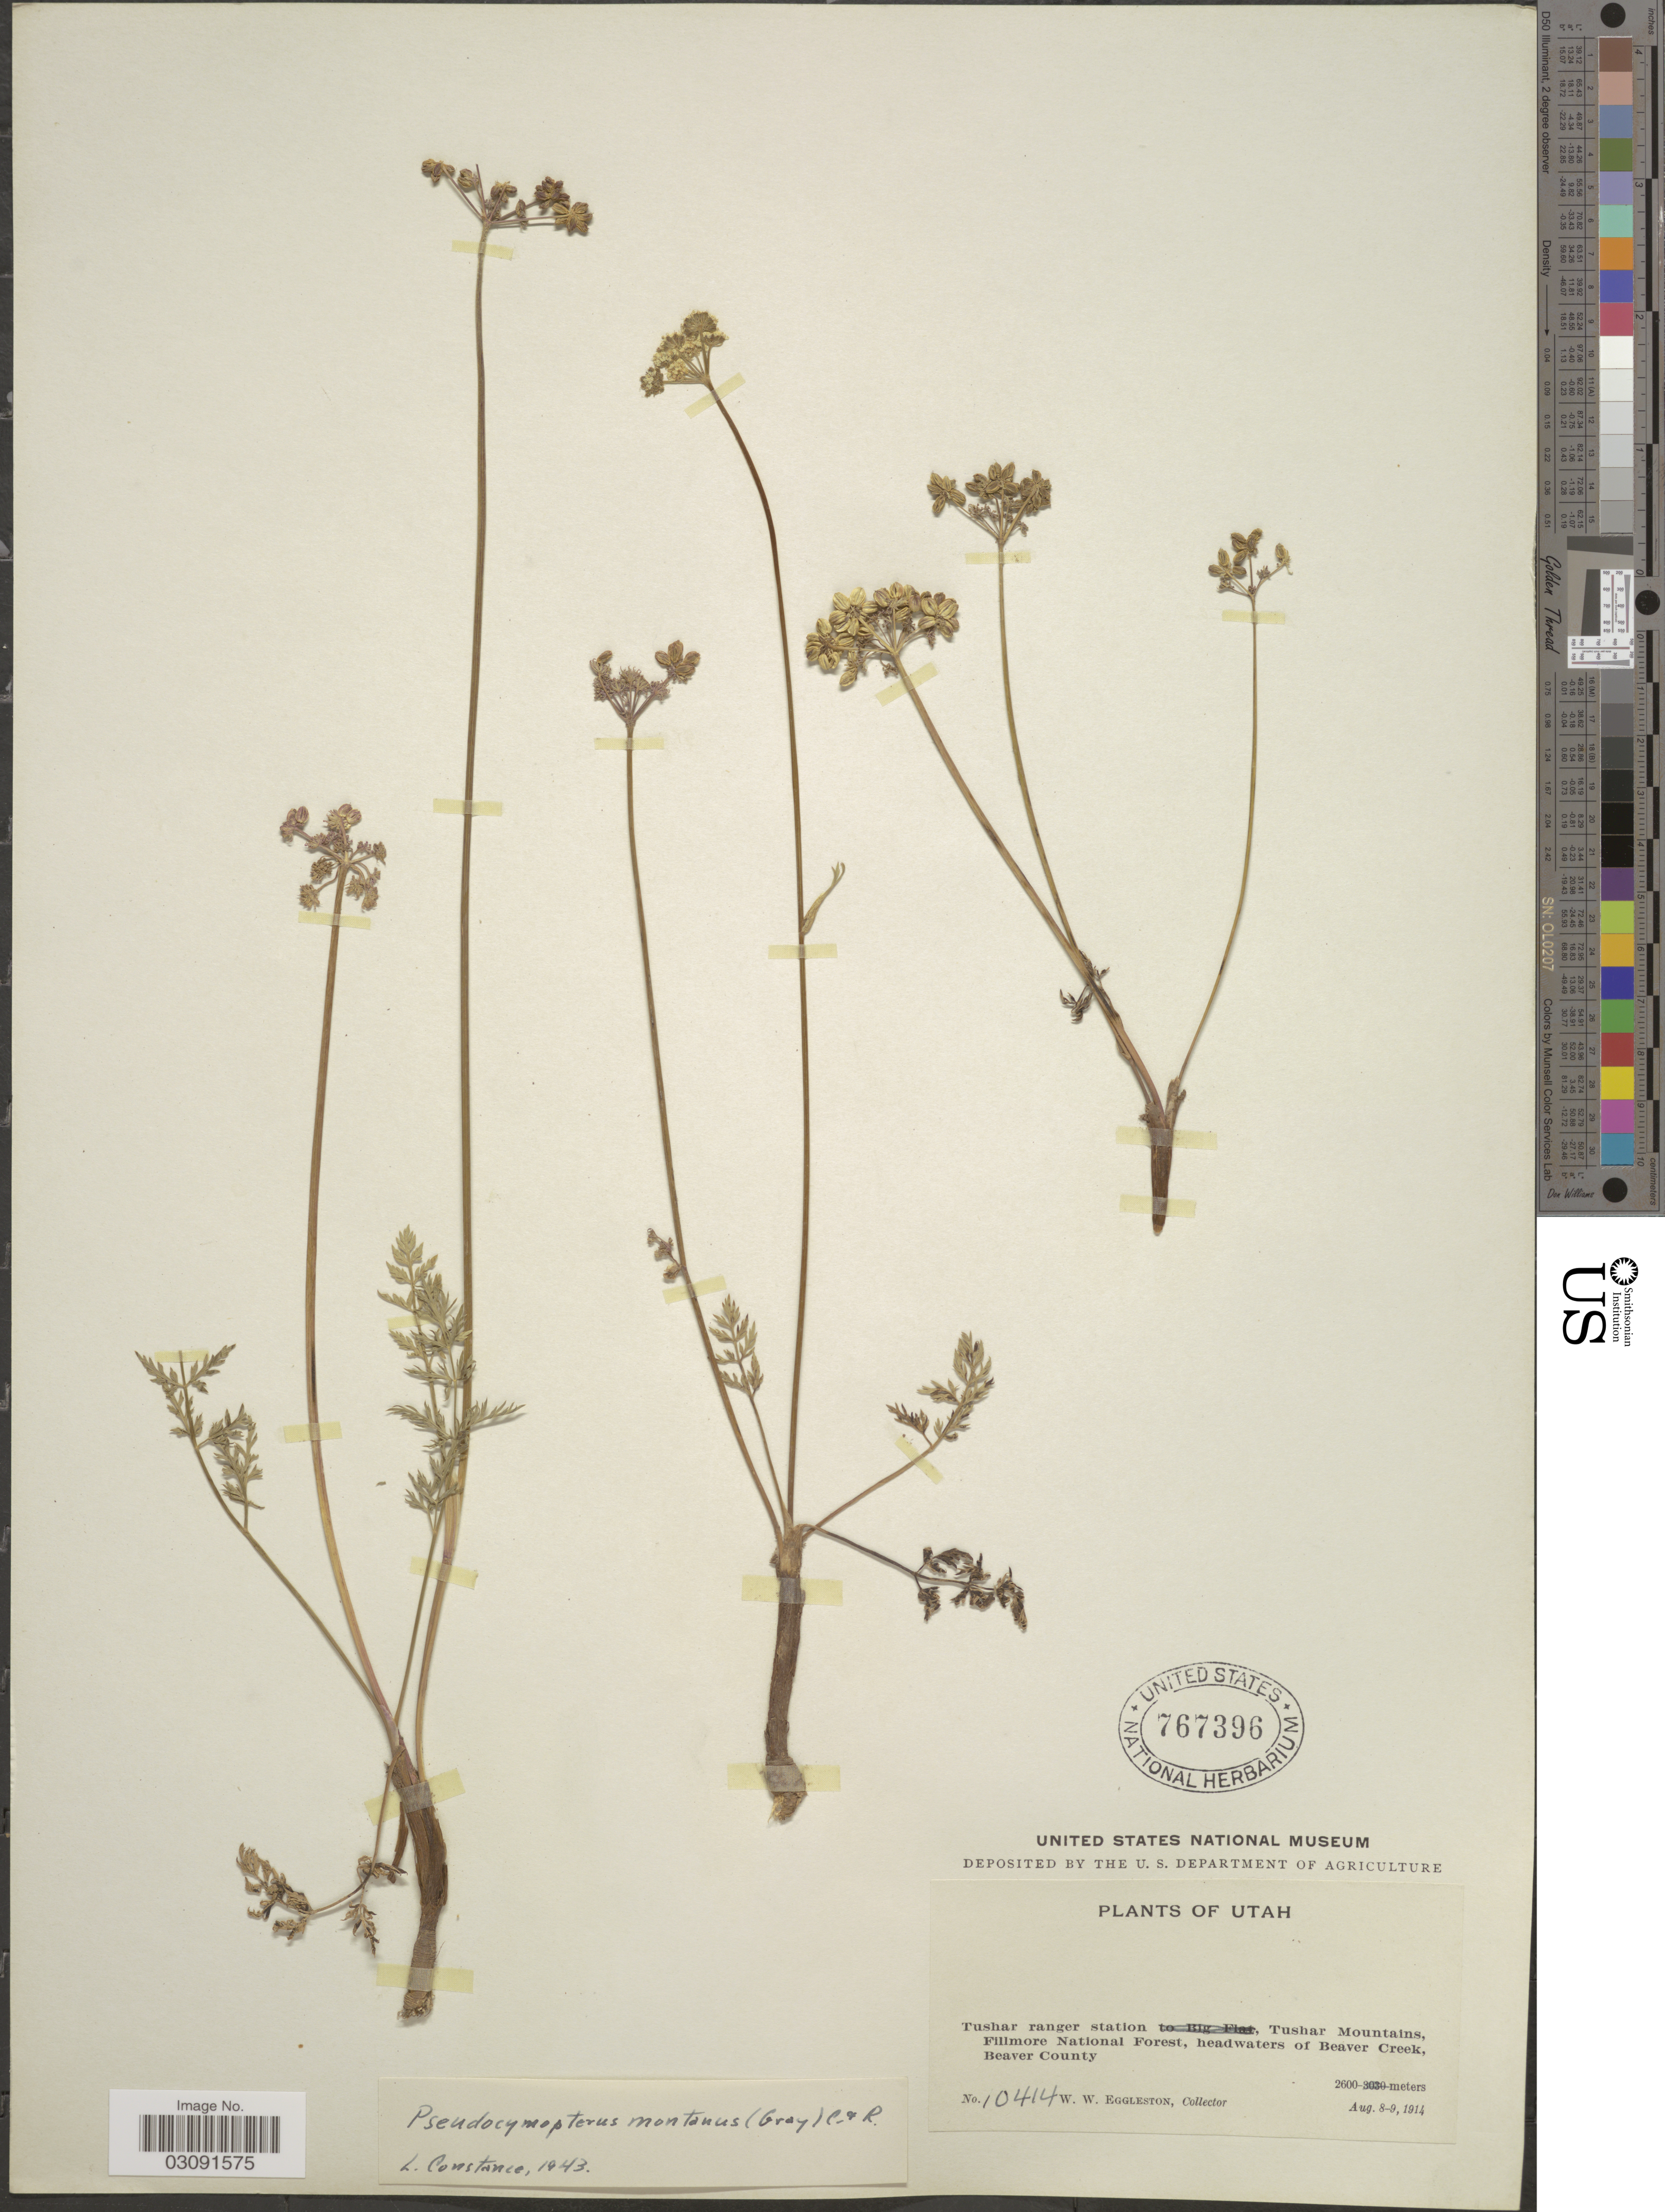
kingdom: Plantae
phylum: Tracheophyta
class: Magnoliopsida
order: Apiales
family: Apiaceae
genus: Pseudocymopterus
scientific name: Pseudocymopterus montanus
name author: (A. Gray) J.M. Coult. & Rose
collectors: W. W. Eggleston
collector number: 10414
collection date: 1914-08-08/1914-08-09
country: United States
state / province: Utah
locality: Tushar ranger station, Tushar Mountains, Fillmore National Forest, headwaters of Beaver Creek, Beaver County.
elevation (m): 2600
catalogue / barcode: US 767396